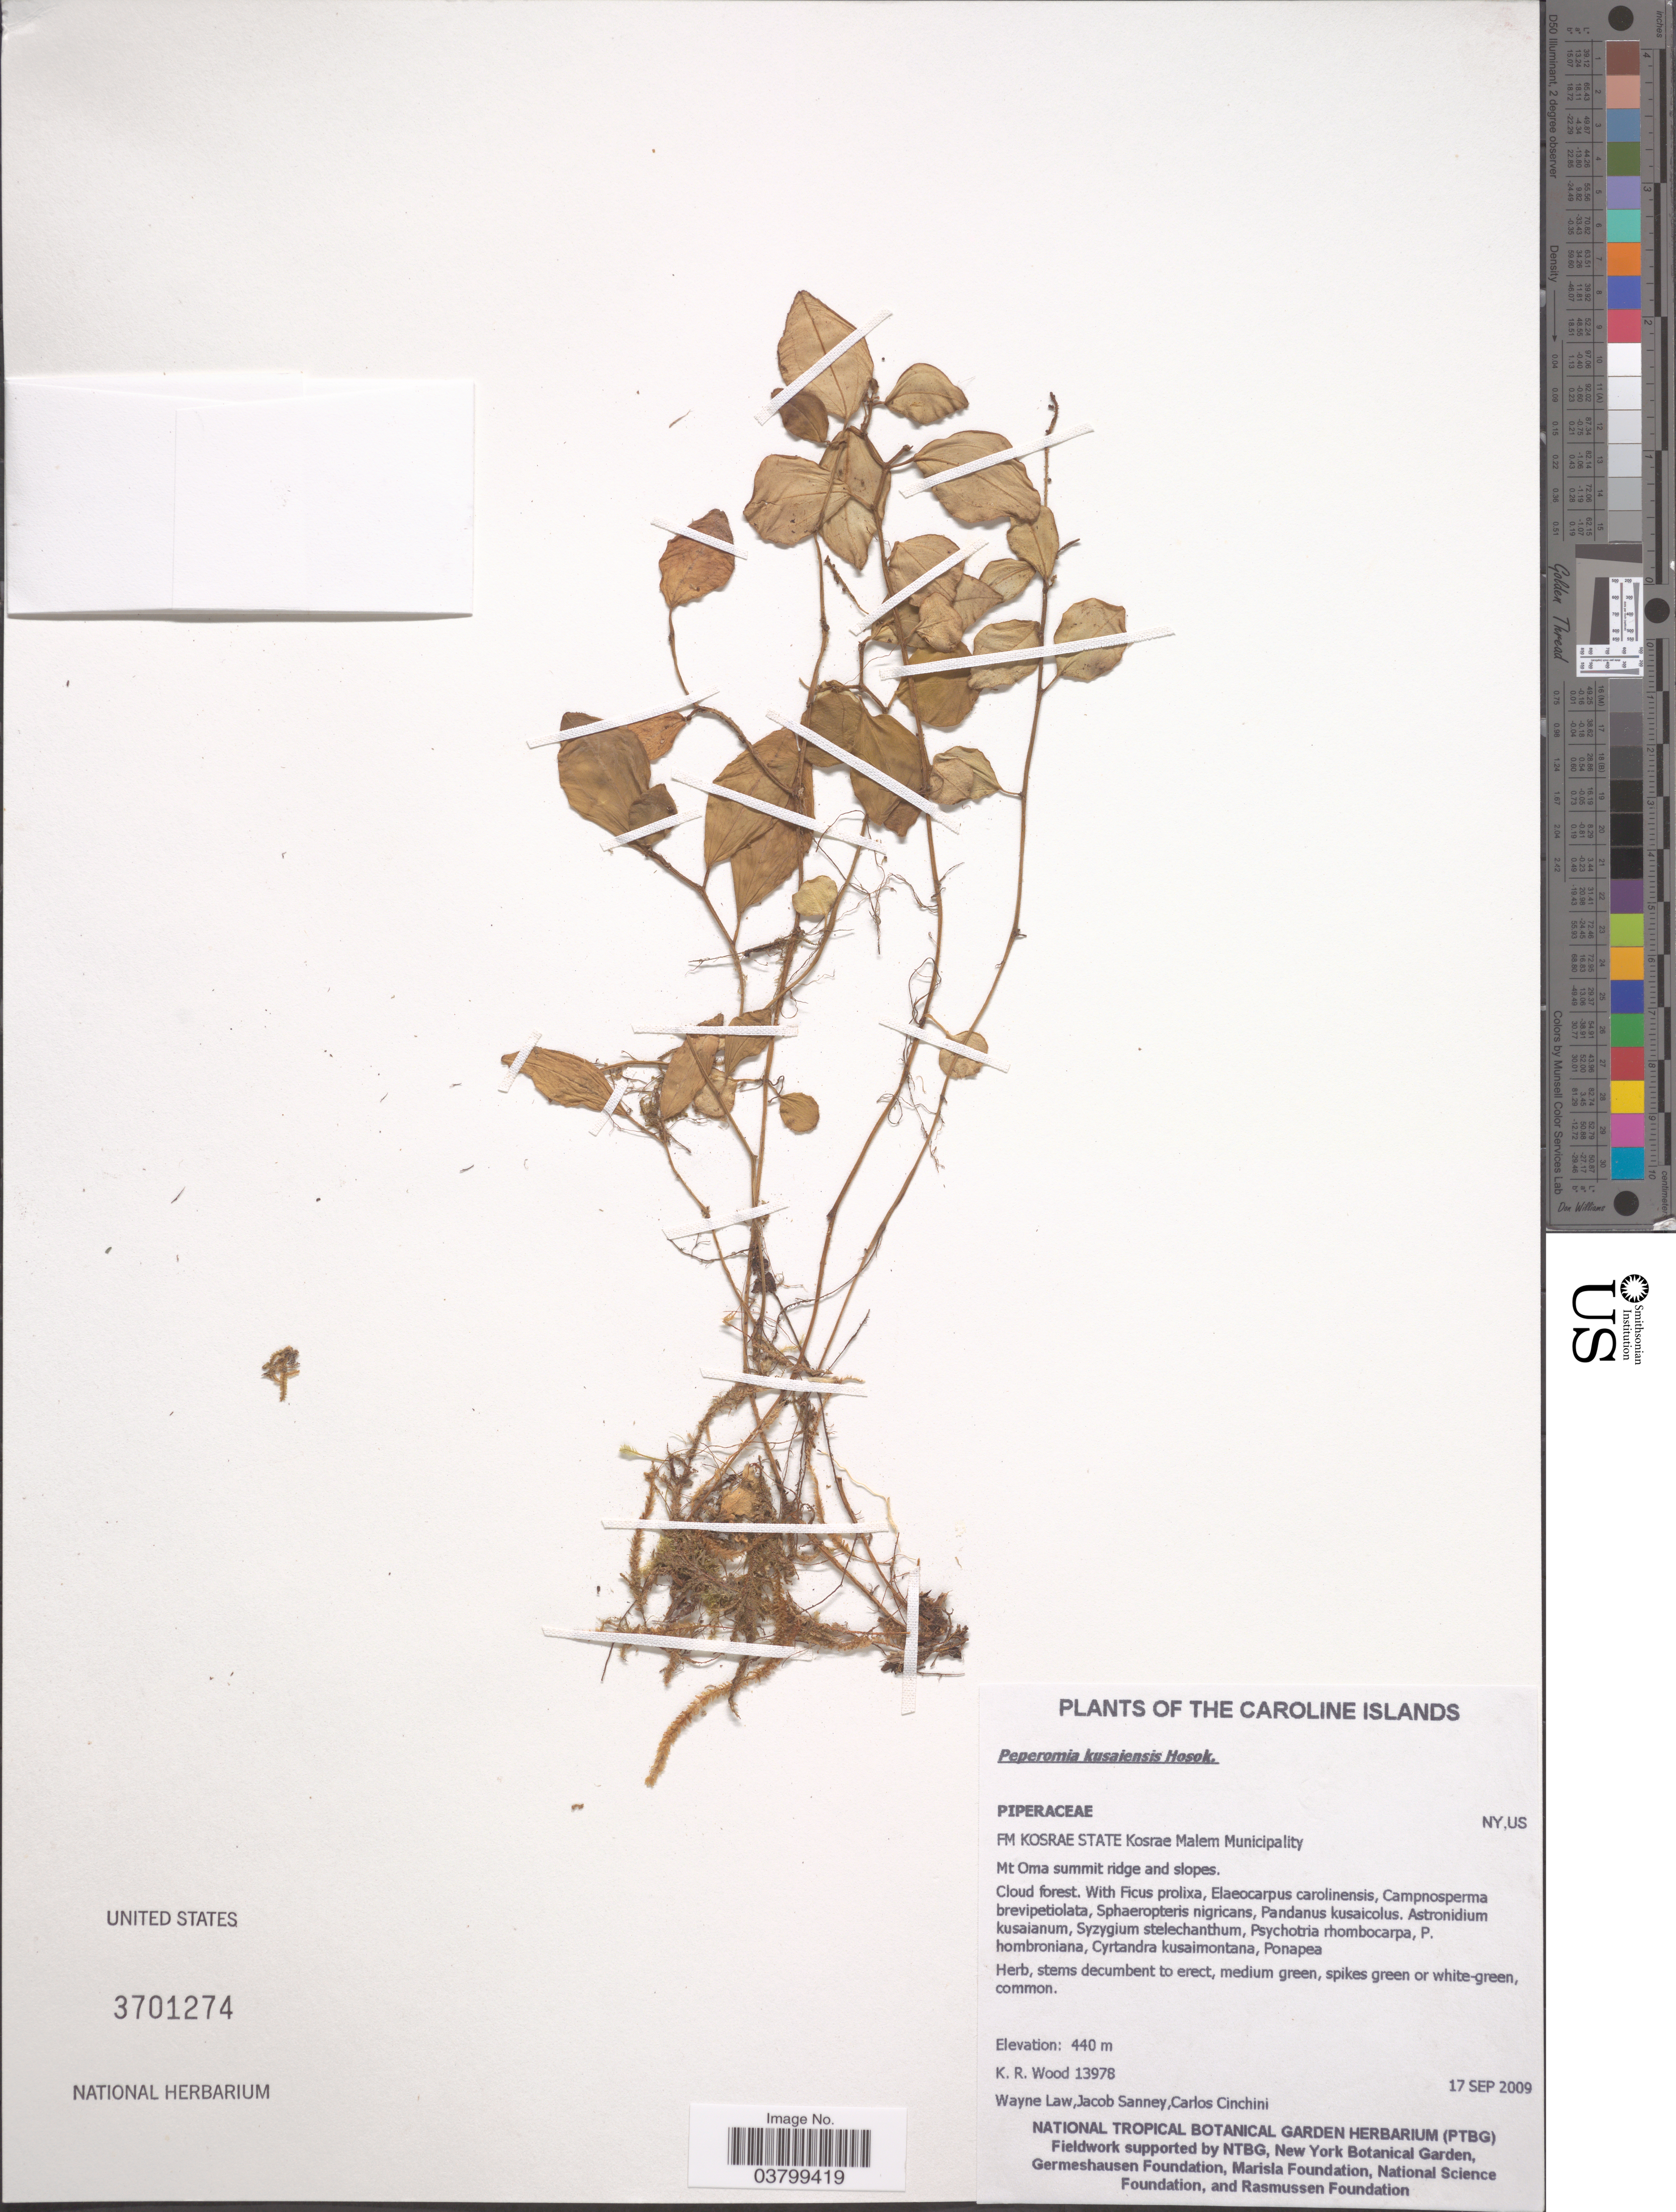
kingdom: Plantae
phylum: Tracheophyta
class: Magnoliopsida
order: Piperales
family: Piperaceae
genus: Peperomia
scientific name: Peperomia kusaiensis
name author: Hosok.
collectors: K. R. Wood, W. Law, J. Sanney & C. Cinchini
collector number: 13978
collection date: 2009-09-17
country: Micronesia, Federated States of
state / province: Kosrae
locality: Caroline Islands. FM Kosrae State Kosrae Malem Municipality. Mt Oma summit ridge and slopes.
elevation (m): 440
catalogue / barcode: US 3701274